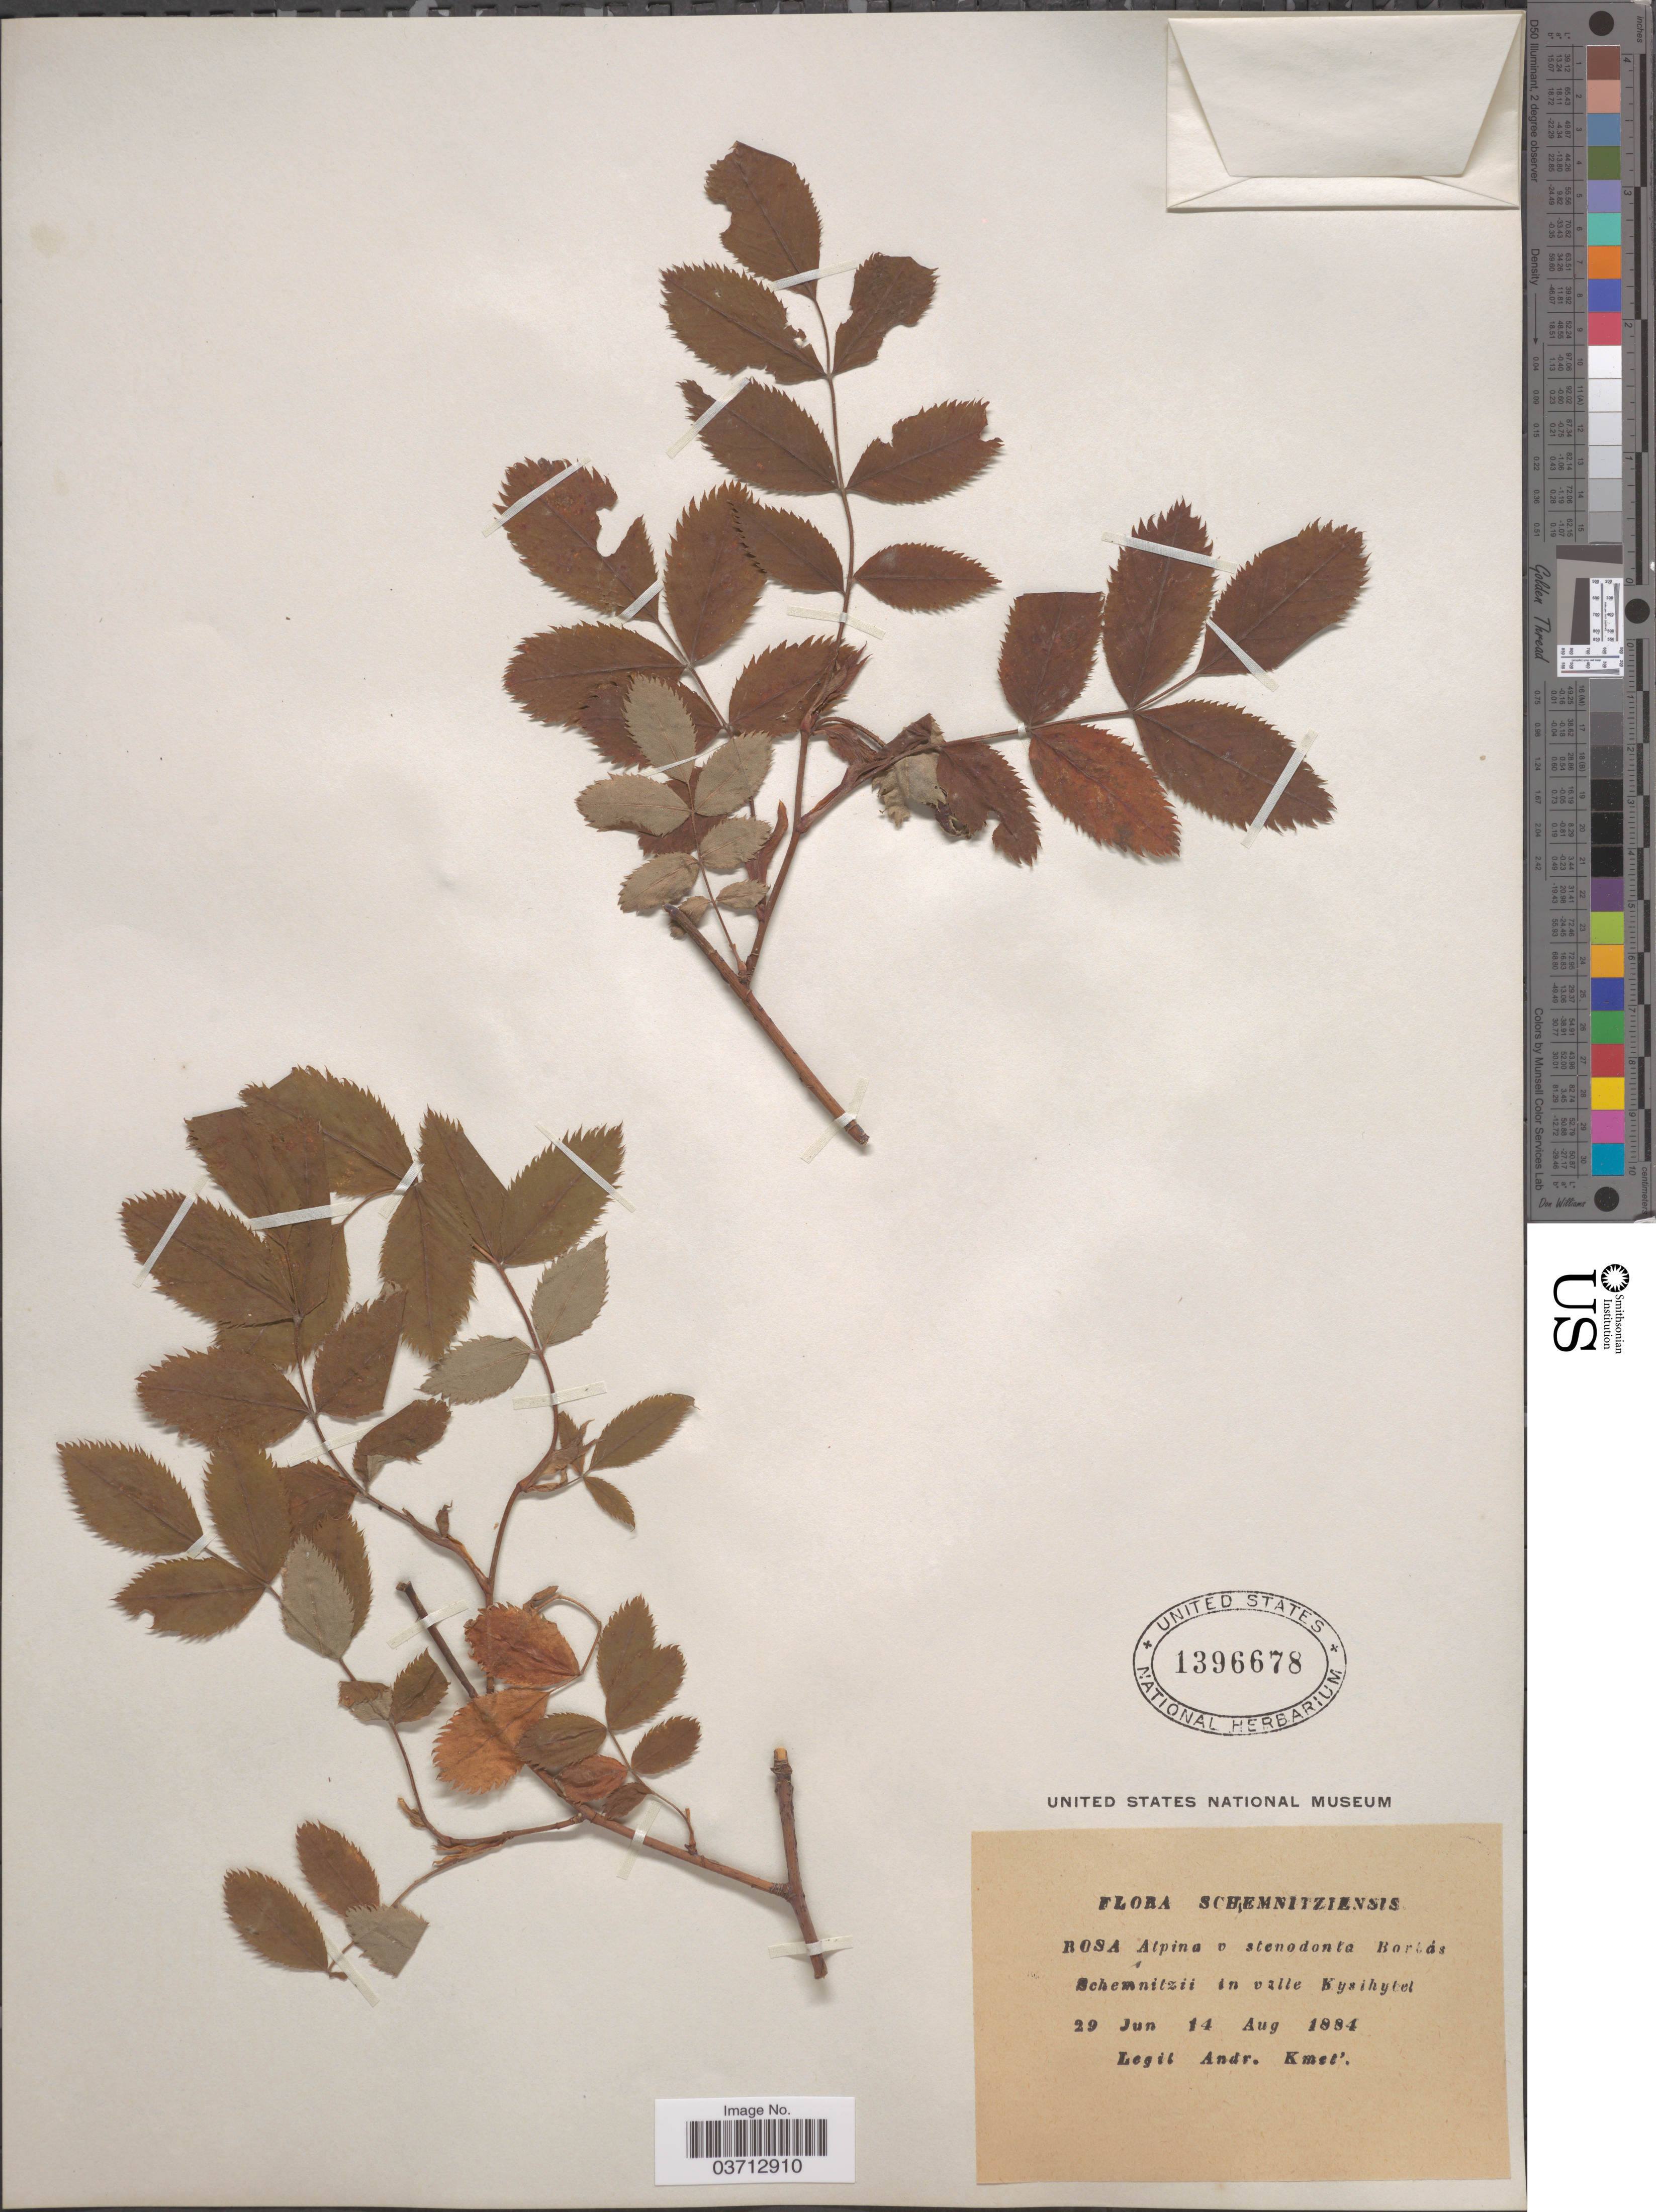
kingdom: Plantae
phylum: Tracheophyta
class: Magnoliopsida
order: Rosales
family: Rosaceae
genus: Rosa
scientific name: Rosa alpina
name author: L.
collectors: A. Kmet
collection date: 1884-06-29/1884-08-14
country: Slovakia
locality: Schemnitziensis. Schemnitzii in valle Kysihybel.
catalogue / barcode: US 1396678